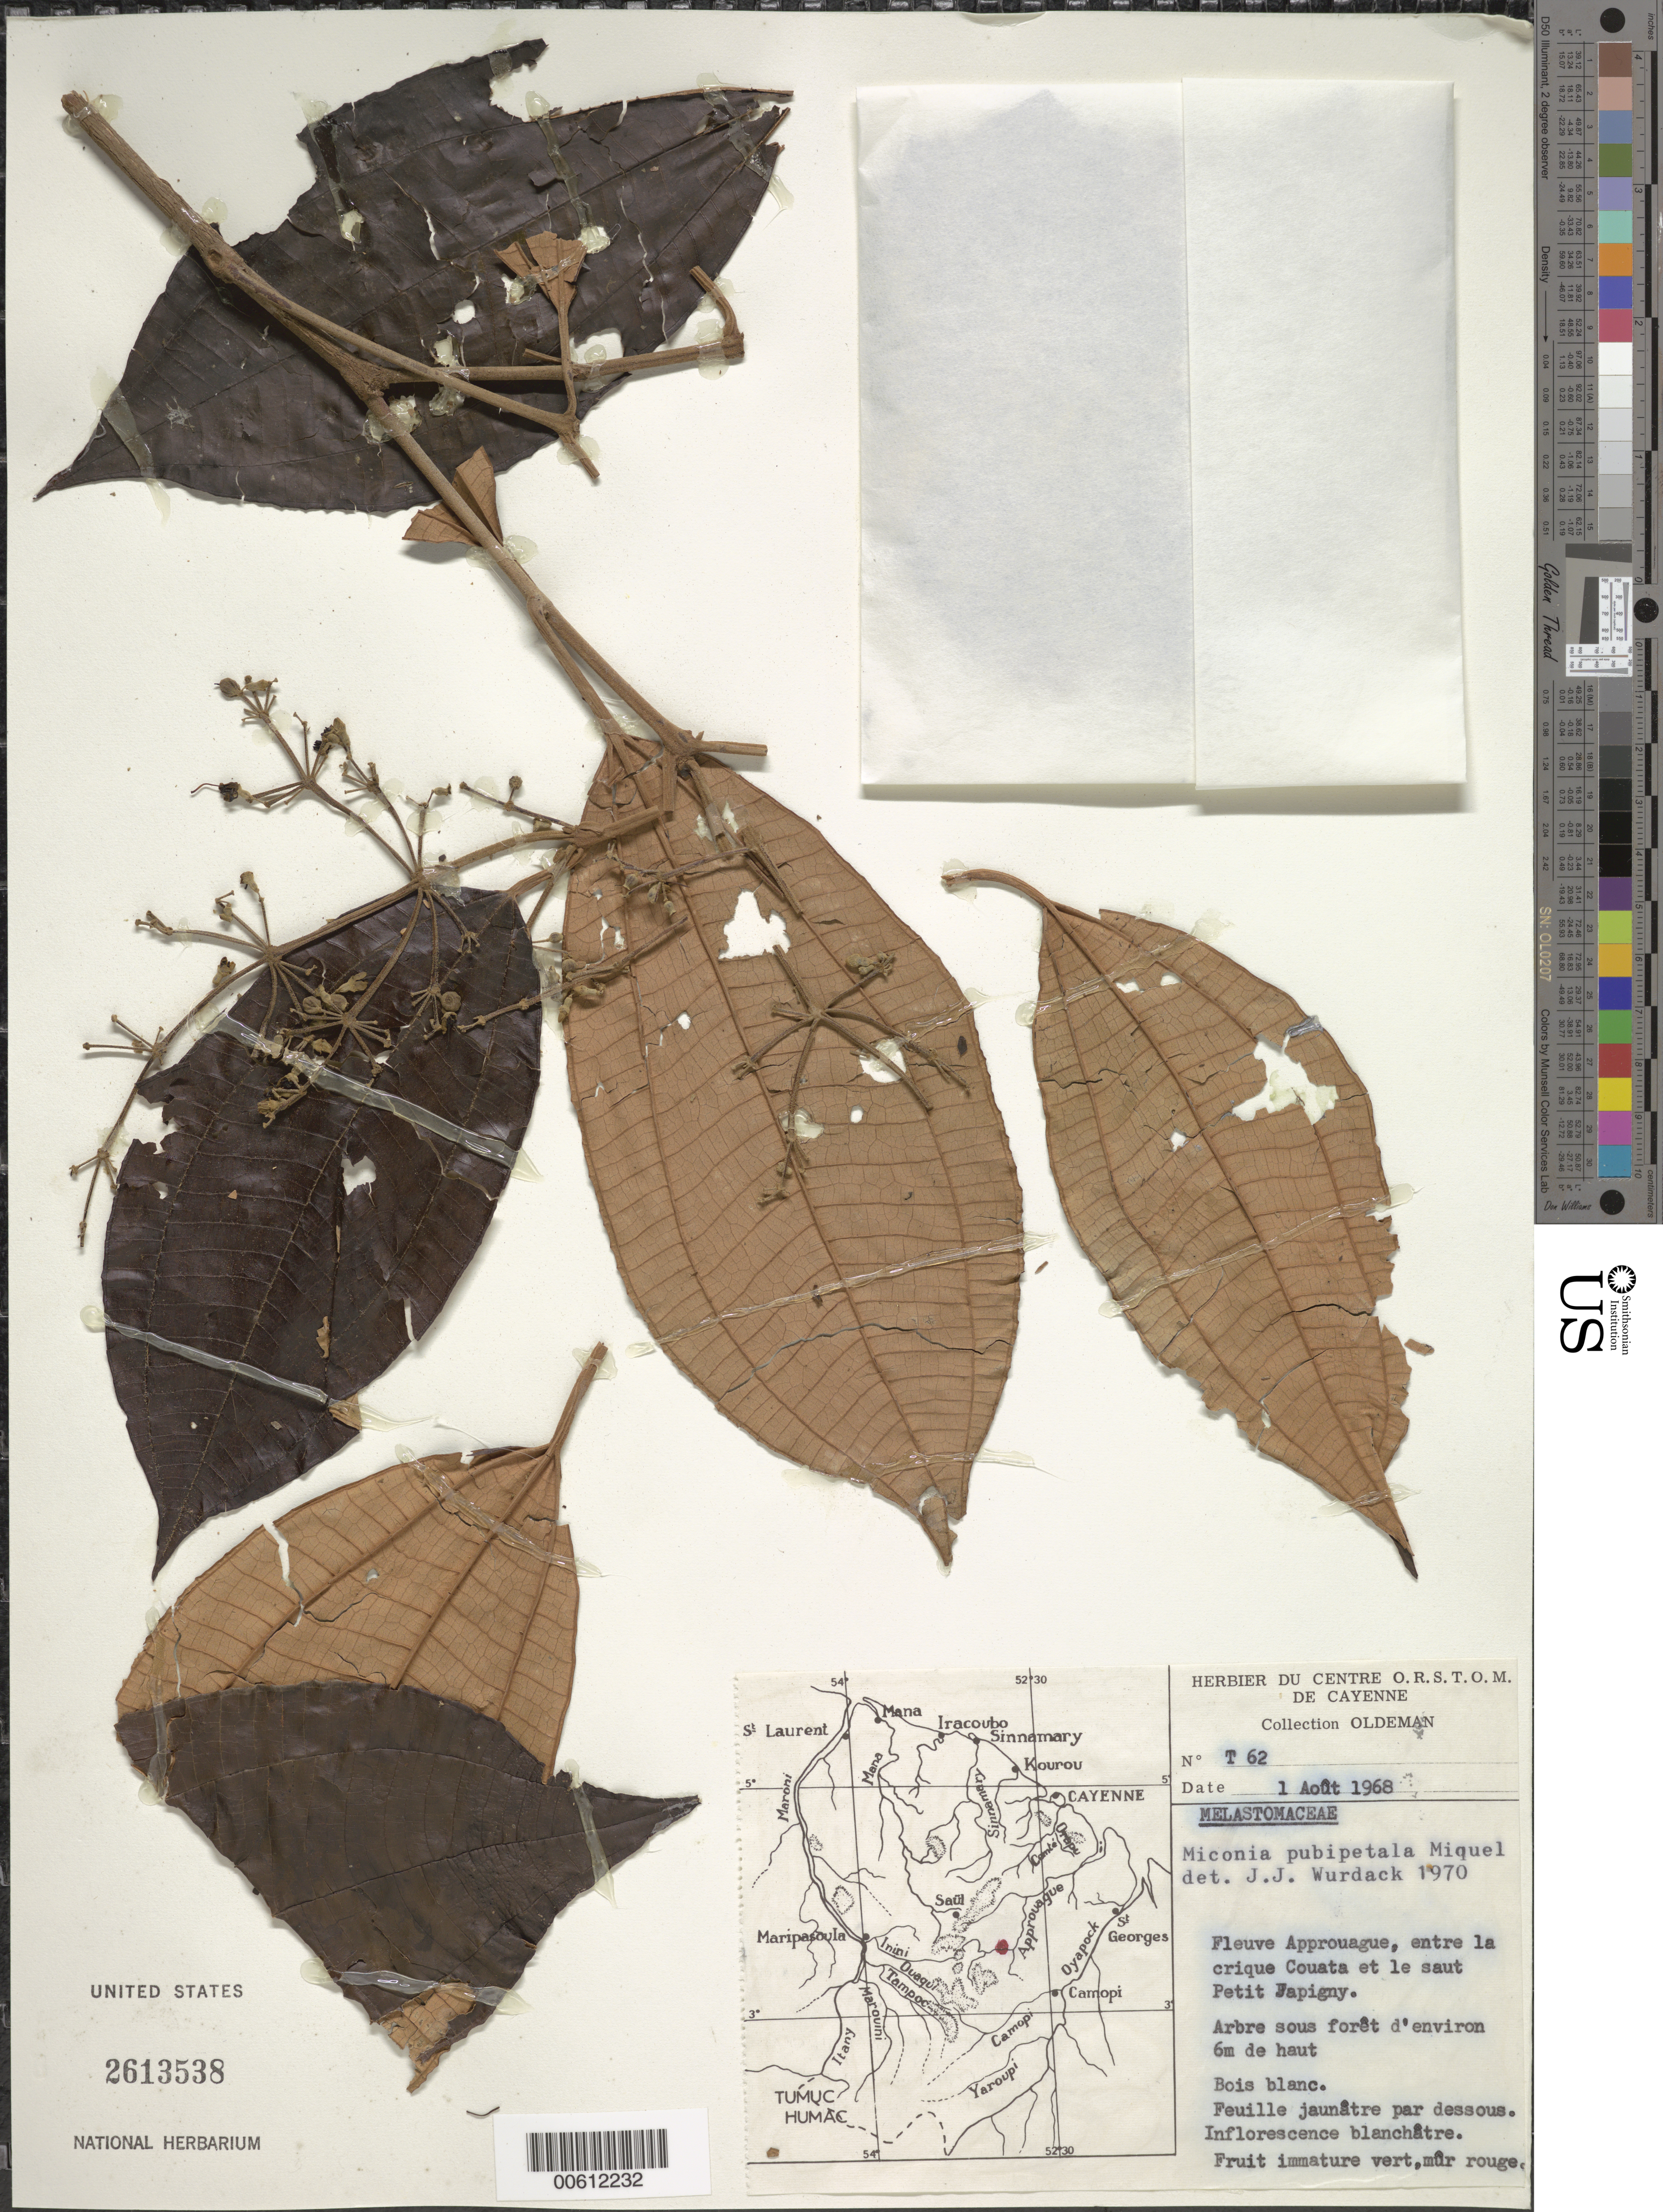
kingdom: Plantae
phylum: Tracheophyta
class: Magnoliopsida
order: Myrtales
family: Melastomataceae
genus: Miconia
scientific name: Miconia pubipetala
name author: Miq.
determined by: Wurdack, John J., (US), US (UNITED STATES)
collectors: R. Oldeman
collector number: T 62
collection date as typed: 1-Aug-68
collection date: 1968-08-01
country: French Guiana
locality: Approuague R., entre la crique Couata et le saut Japigny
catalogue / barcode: US 2613538